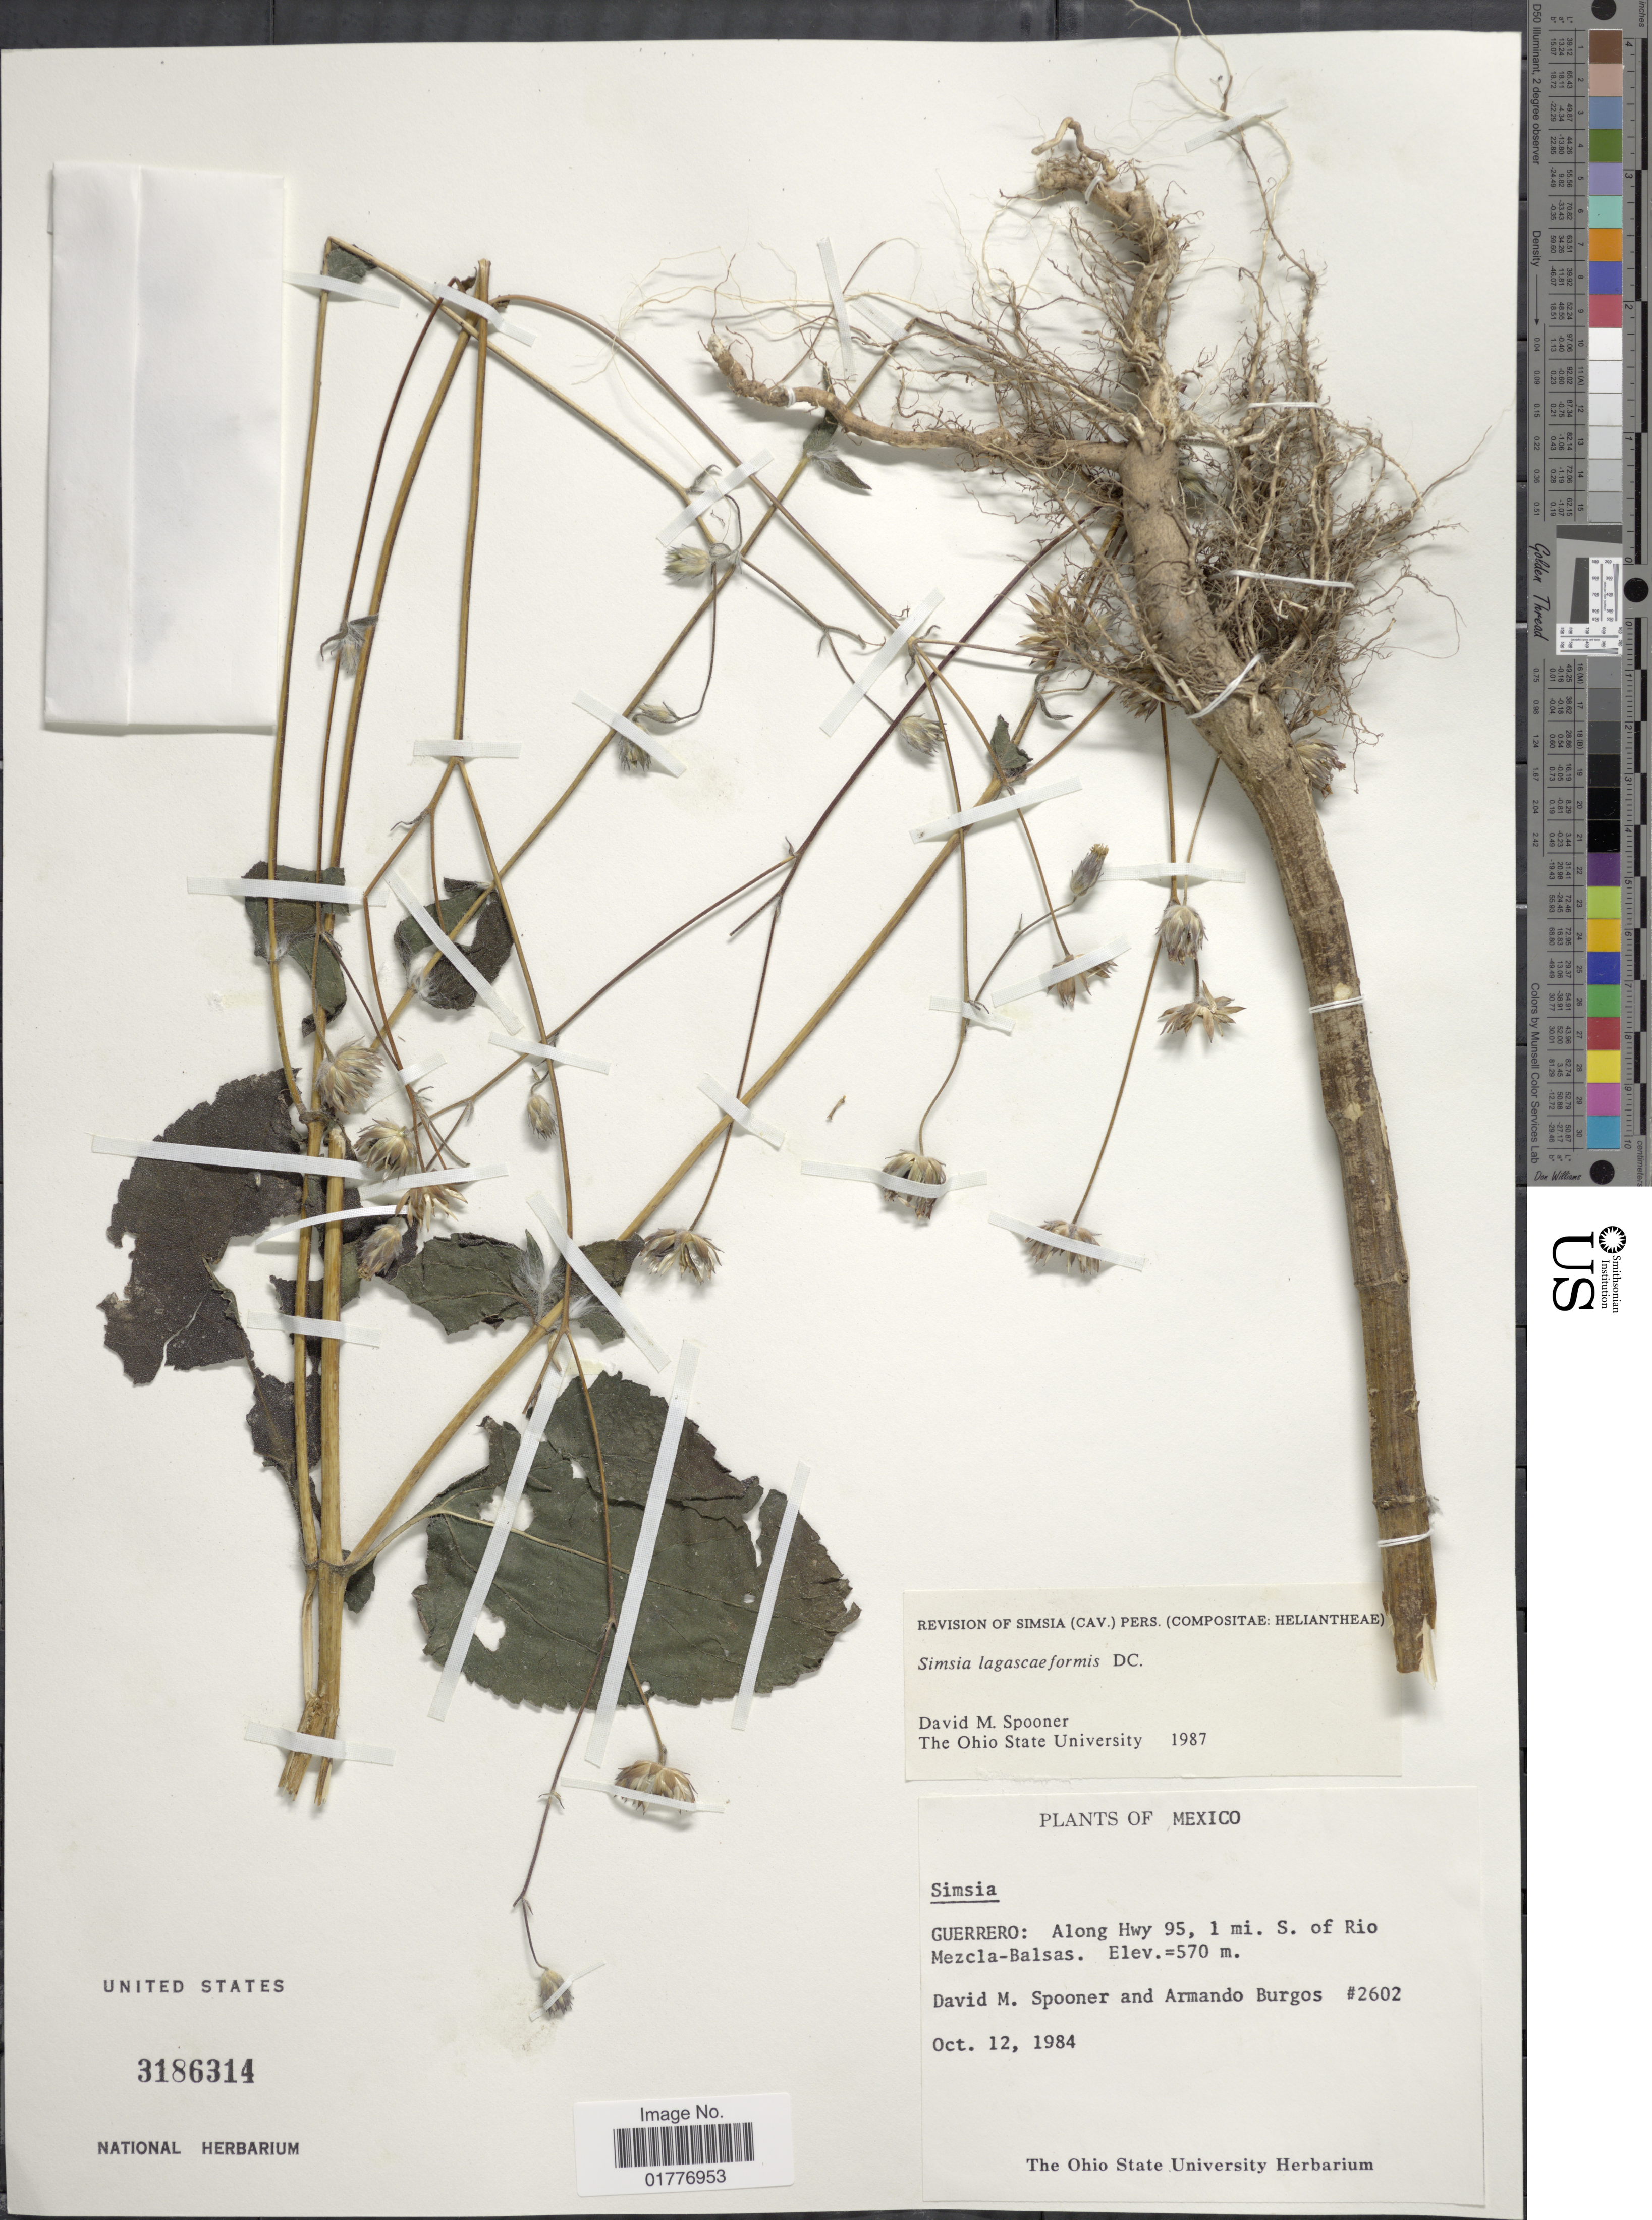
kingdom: Plantae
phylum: Tracheophyta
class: Magnoliopsida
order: Asterales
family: Asteraceae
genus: Simsia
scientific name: Simsia lagasceiformis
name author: DC.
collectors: D. Spooner & A. Burgos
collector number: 2602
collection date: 1984-10-12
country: Mexico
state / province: Guerrero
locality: Guerrero: Along Hwy 95, 1 mi. S. of Rio Mezcla-Balsas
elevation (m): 570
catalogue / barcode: US 3186314